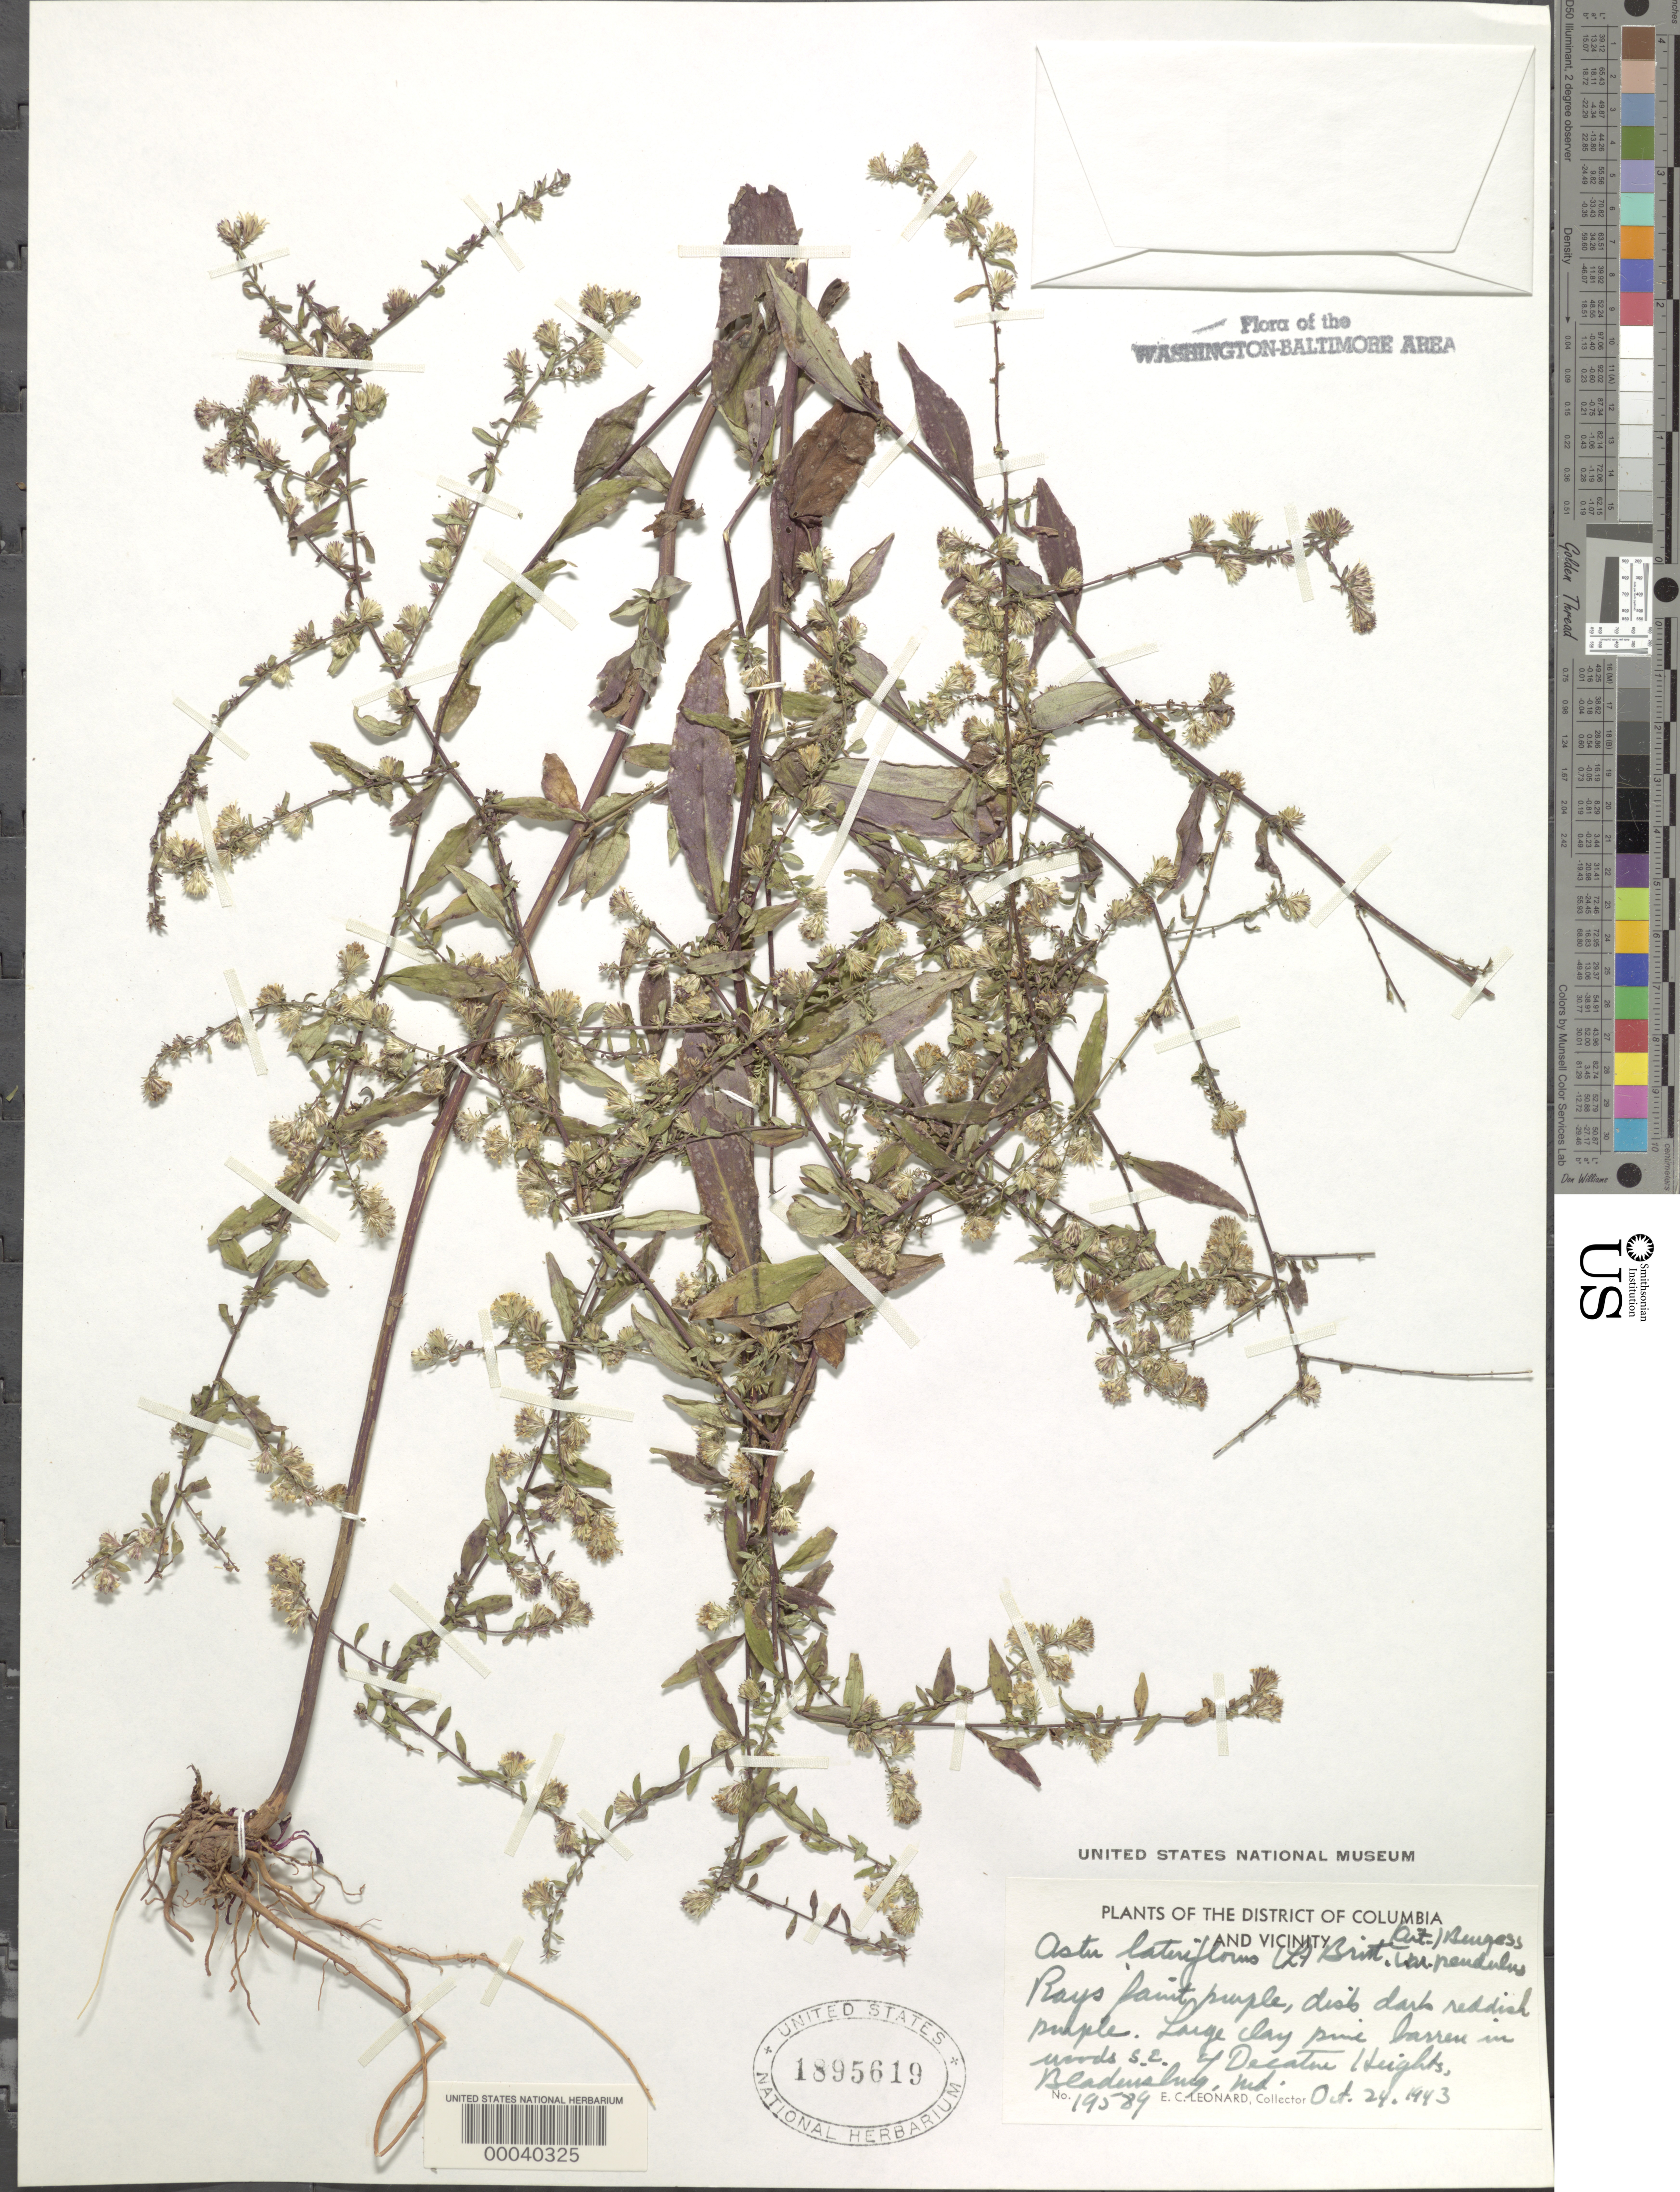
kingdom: Plantae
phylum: Tracheophyta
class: Magnoliopsida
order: Asterales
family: Asteraceae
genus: Symphyotrichum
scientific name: Symphyotrichum lateriflorum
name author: (L.) Á. Löve & D. Löve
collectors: E. C. Leonard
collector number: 19589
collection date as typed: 10 Oct 1943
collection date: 1943-10-10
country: United States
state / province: Maryland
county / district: Prince George's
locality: SE of Decatur Heights, Bladensburg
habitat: Large clay pine barren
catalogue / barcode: US 1895619